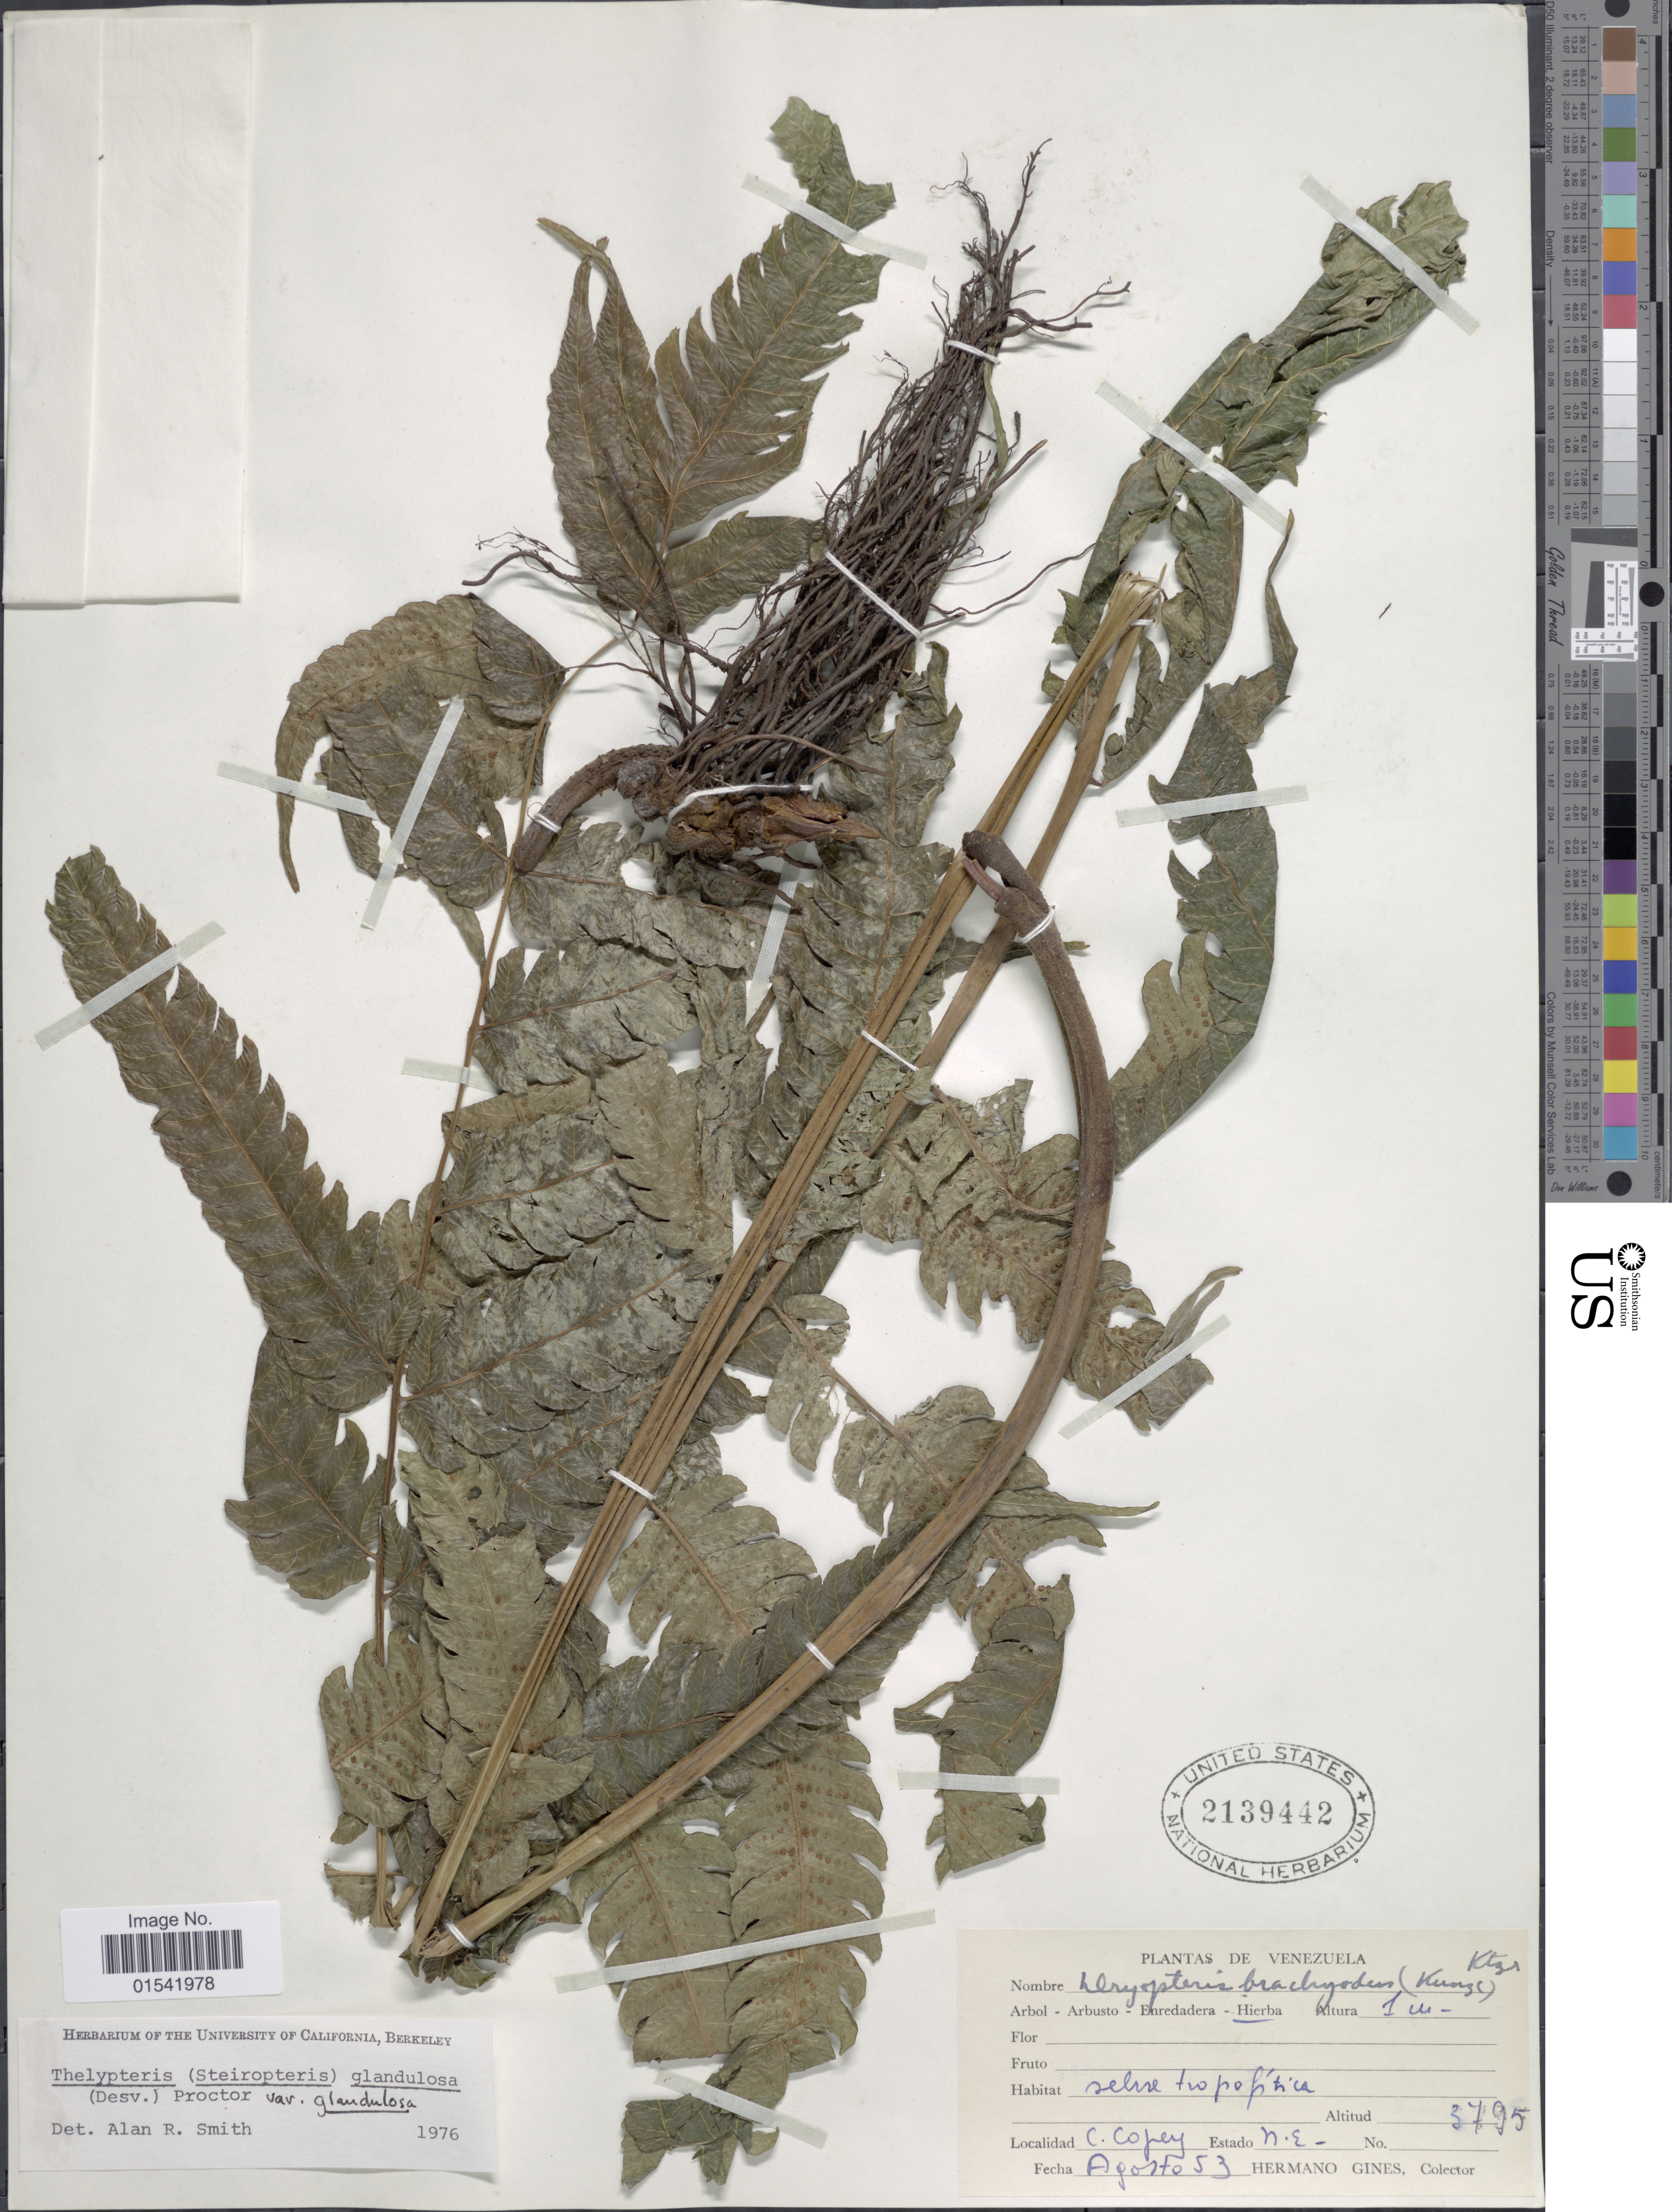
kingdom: Plantae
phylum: Tracheophyta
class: Polypodiopsida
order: Polypodiales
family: Thelypteridaceae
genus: Steiropteris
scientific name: Steiropteris glandulosa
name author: (Hook. f.) Pic. Serm.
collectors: Bro. Gines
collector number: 3795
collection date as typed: Transcribed d/m/y: /8/53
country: Venezuela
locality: C. Copey, Estado N.E.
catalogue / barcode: US 2139442